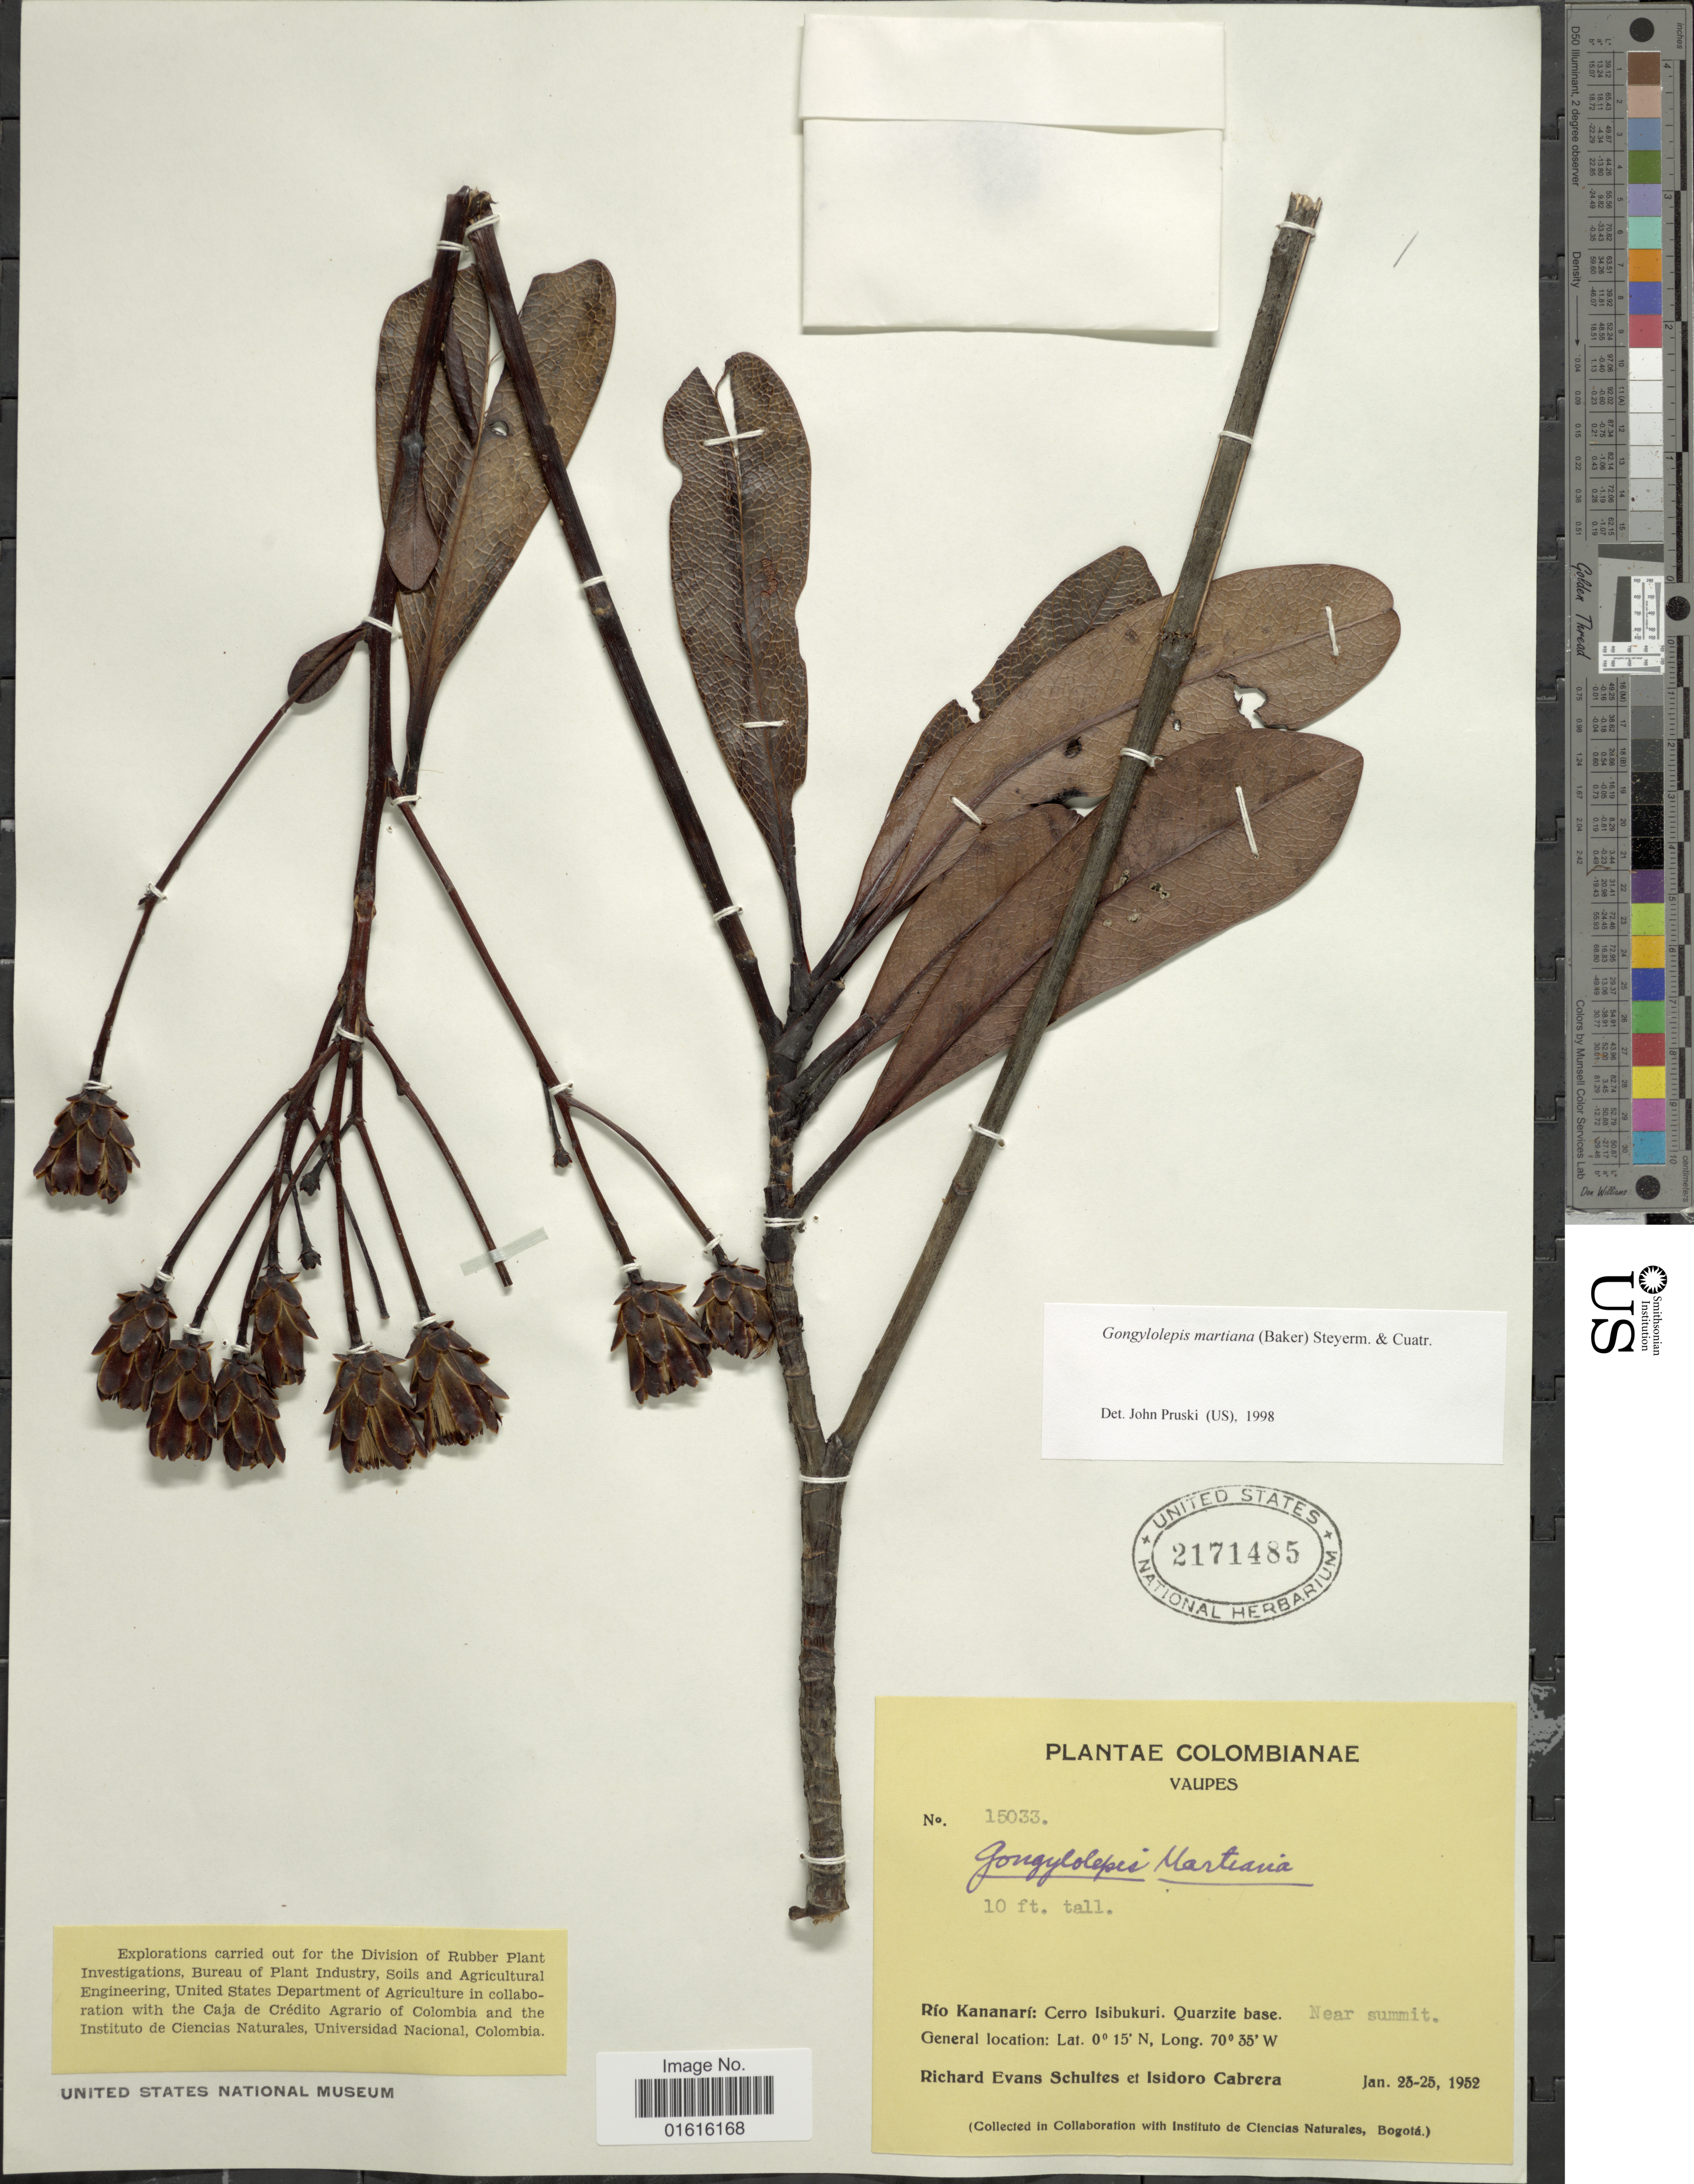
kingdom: Plantae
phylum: Tracheophyta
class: Magnoliopsida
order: Asterales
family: Asteraceae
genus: Gongylolepis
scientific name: Gongylolepis martiana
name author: (Baker) Steyerm. & Cuatrec.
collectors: R. E. Schultes & I. Cabrera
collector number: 15033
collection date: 1952-01-23/1952-01-25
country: Colombia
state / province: Vaupés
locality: Rio Kanananri: Cerro Isibukuri. Quarzite base, Near summit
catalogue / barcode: US 2171485